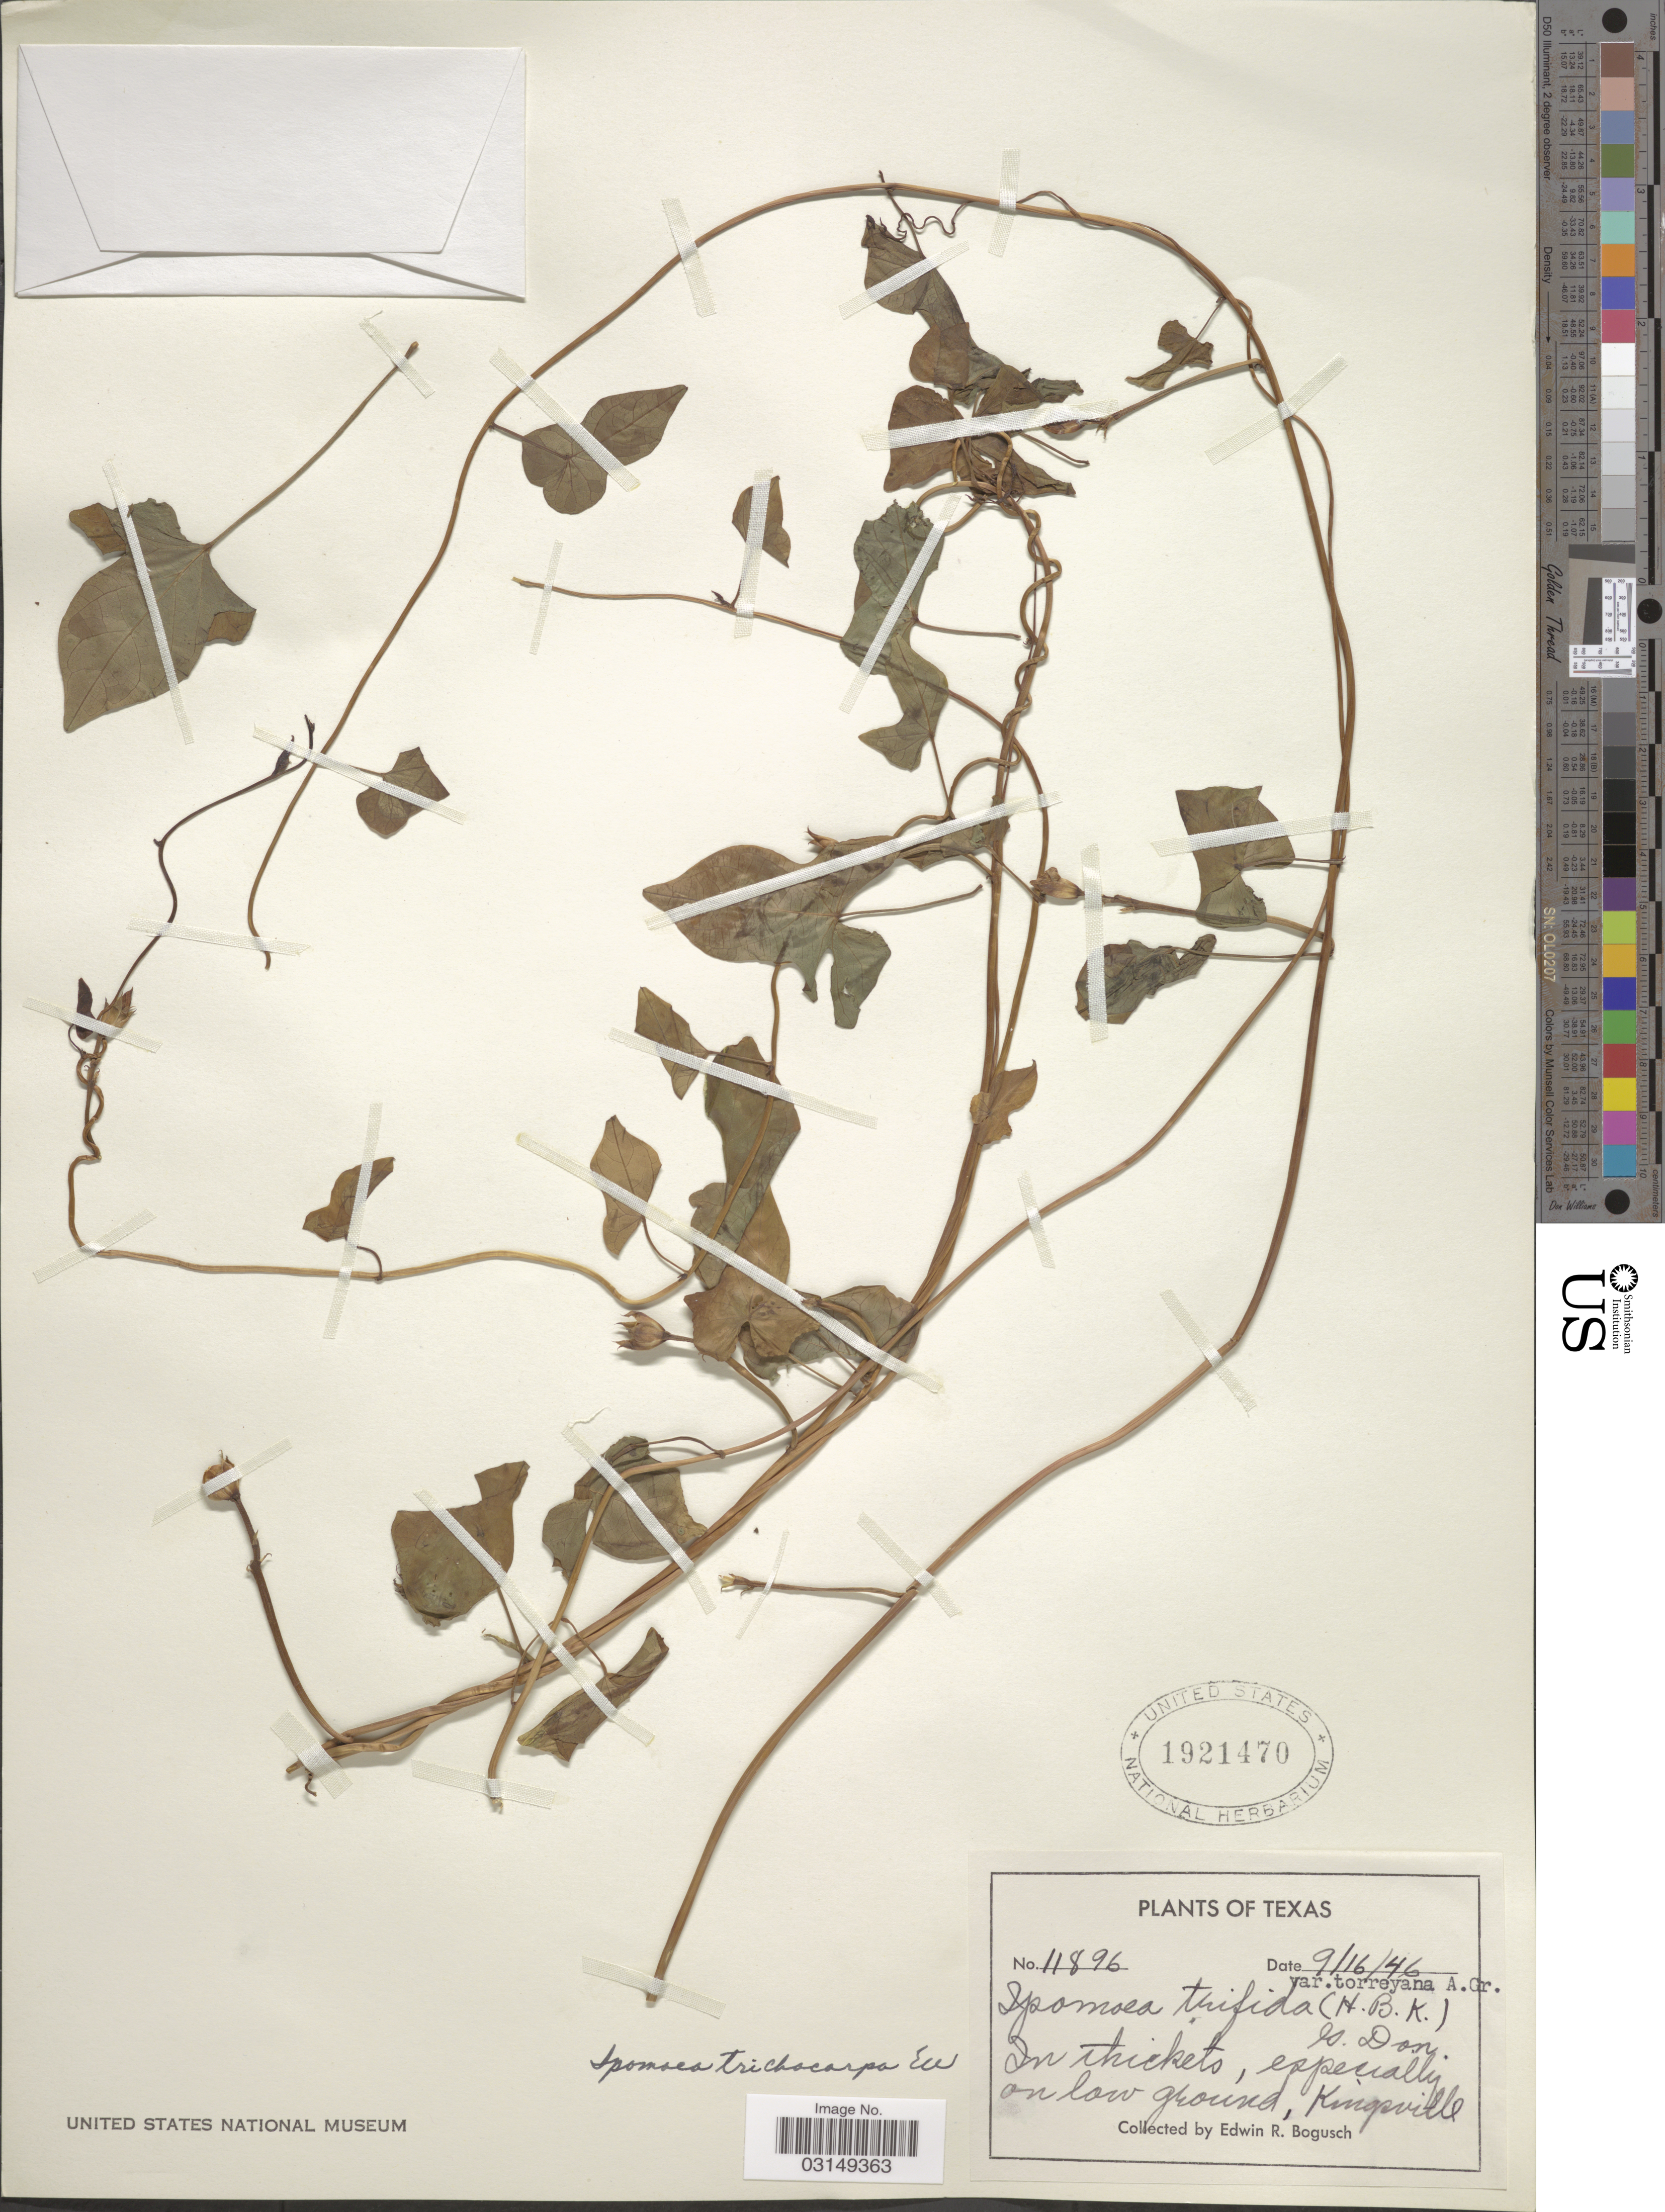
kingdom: Plantae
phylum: Tracheophyta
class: Magnoliopsida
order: Solanales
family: Convolvulaceae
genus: Ipomoea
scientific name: Ipomoea trichocarpa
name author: Elliott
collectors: E. Bogusch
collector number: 11896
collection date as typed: Transcribed d/m/y: 16/9/46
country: United States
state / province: Texas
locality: Kingsville.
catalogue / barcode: US 1921470